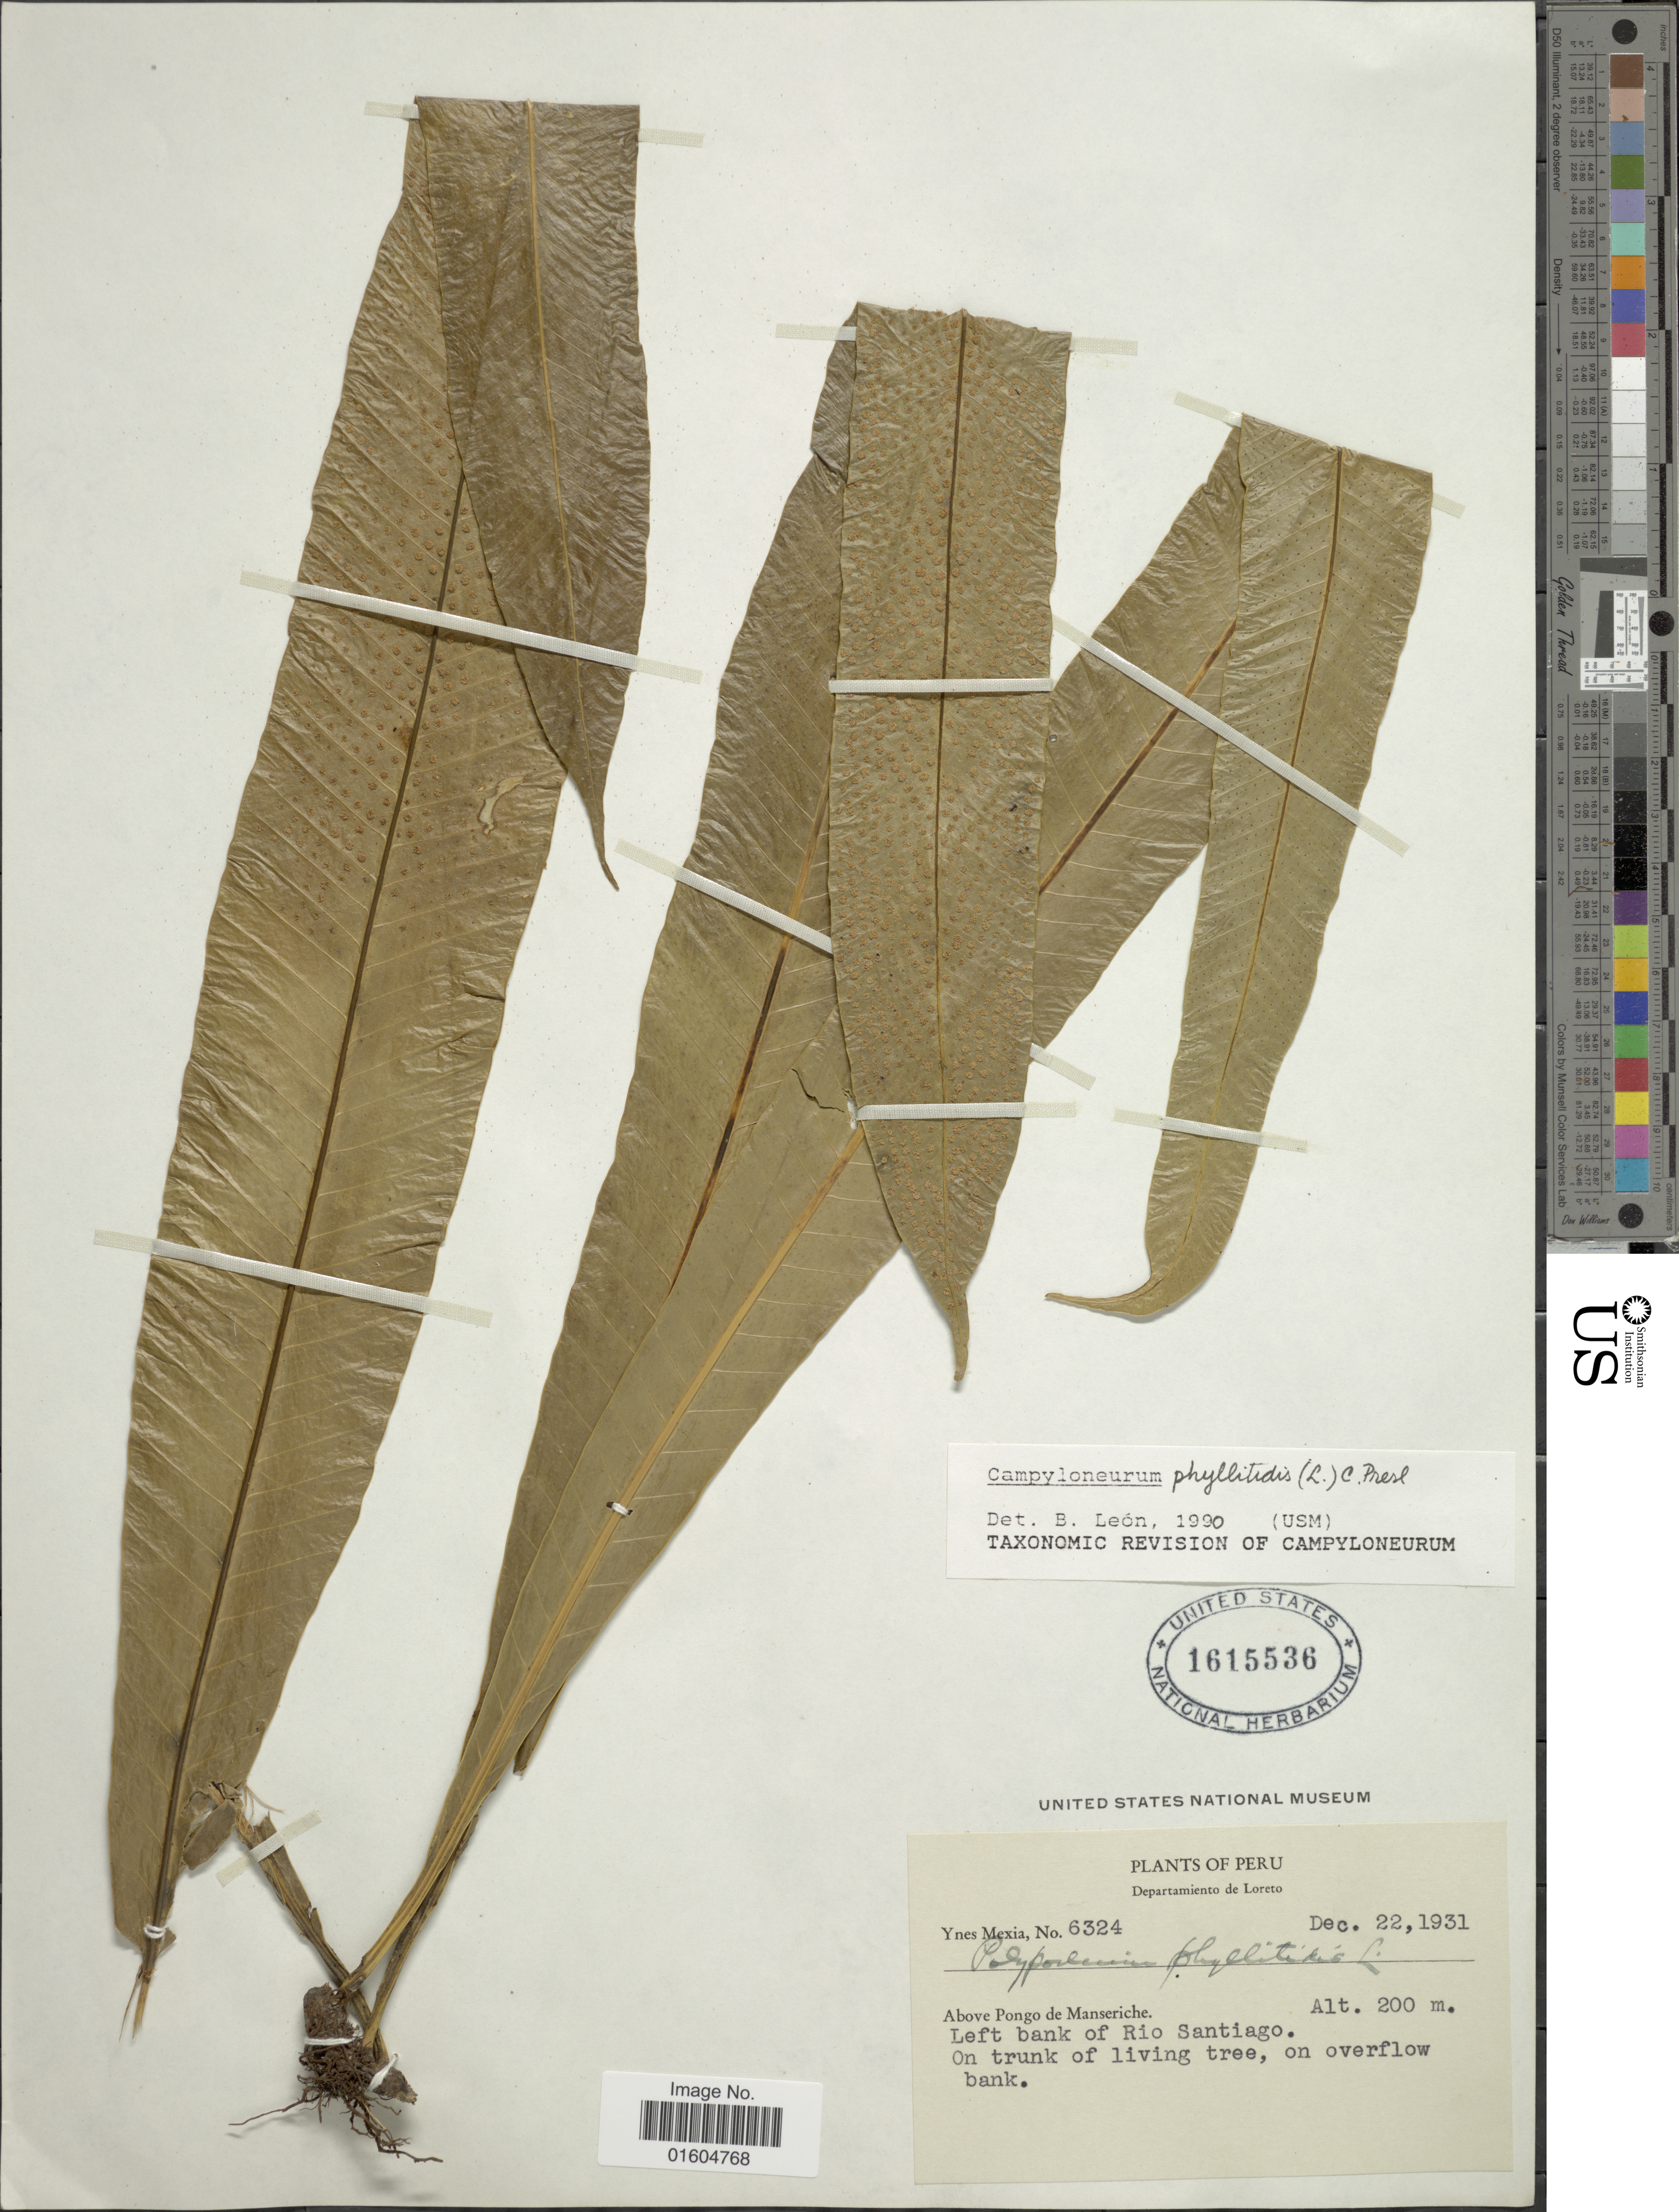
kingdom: Plantae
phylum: Tracheophyta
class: Polypodiopsida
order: Polypodiales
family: Polypodiaceae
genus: Campyloneurum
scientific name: Campyloneurum phyllitidis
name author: (L.) C. Presl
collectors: Y. Mexia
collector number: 6324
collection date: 1931-12-22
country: Peru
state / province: Loreto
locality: Peru. Departamiento de Loreto. Above Pongo de Manseriche. Left bank of Rio Santiago.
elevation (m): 200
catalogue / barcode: US 1615536